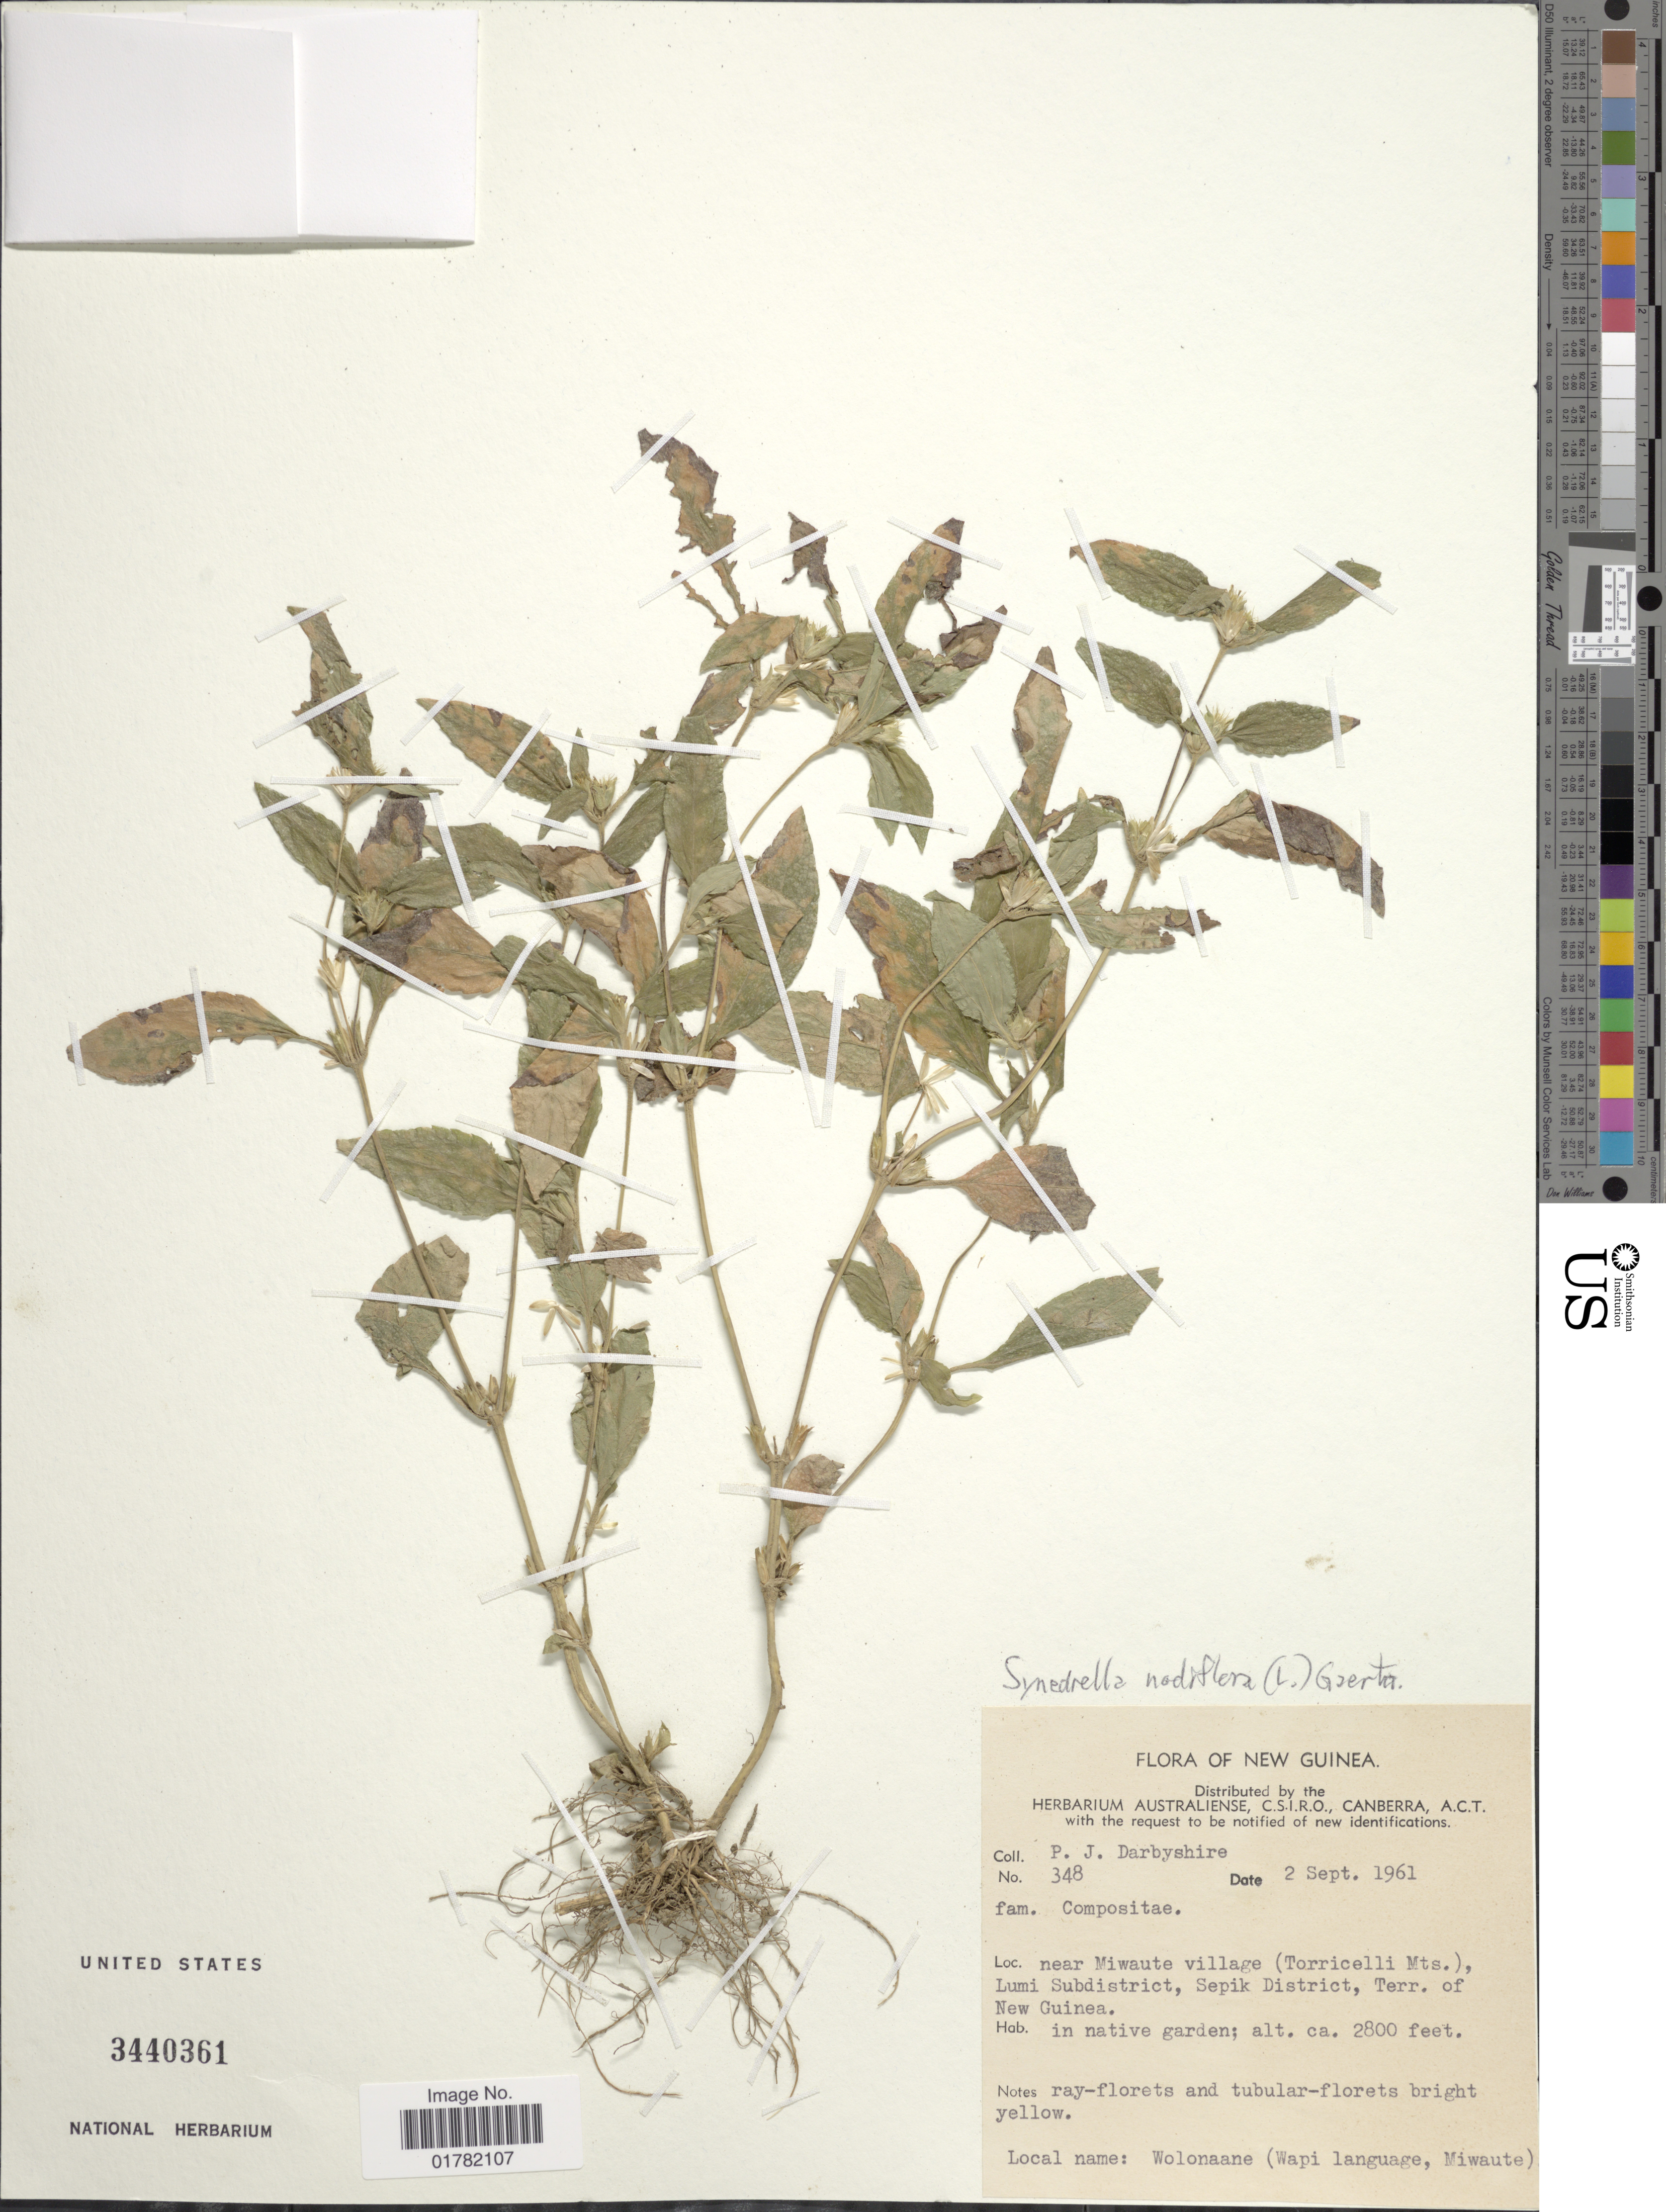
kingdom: Plantae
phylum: Tracheophyta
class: Magnoliopsida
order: Asterales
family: Asteraceae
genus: Synedrella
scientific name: Synedrella nodiflora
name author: (L.) Gaertn.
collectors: P. Darbyshire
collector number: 348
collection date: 1961-09-02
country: Papua New Guinea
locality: New Guinea, near Miwaute village (Torcelli Mts.), Lumi Subdistrict, Sepik District, Terr of New Guinea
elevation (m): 853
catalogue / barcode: US 3440361